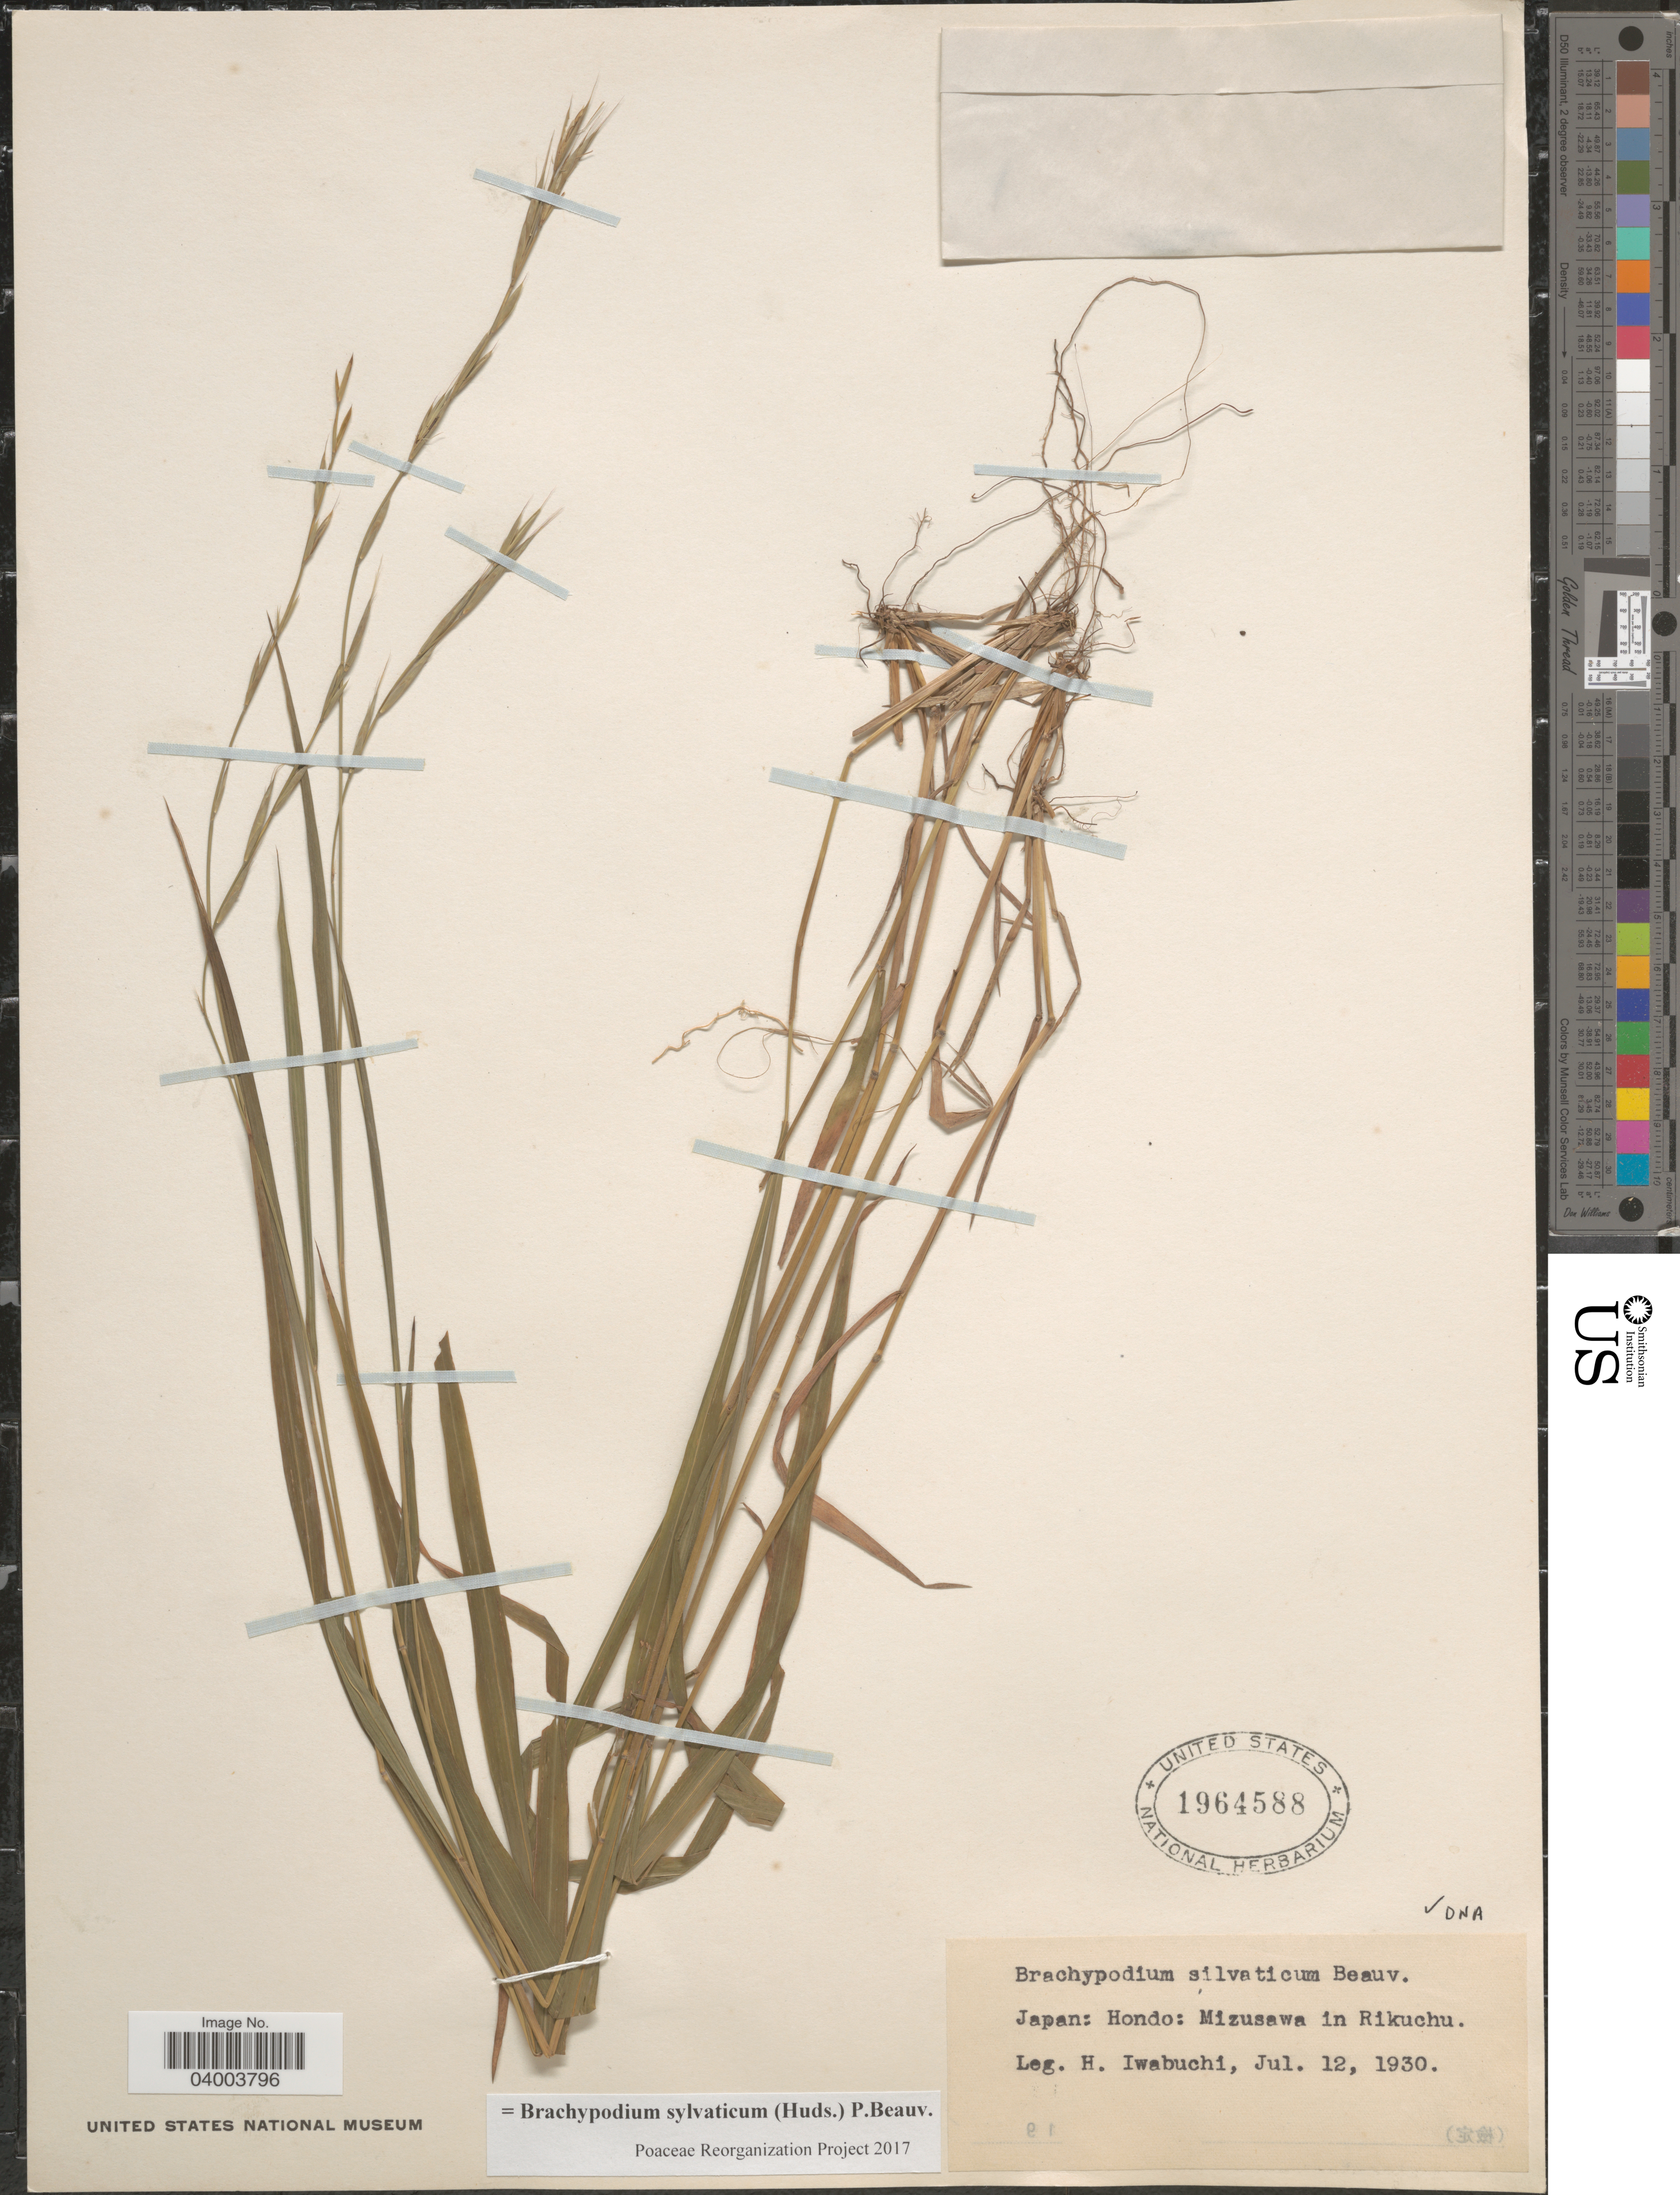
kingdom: Plantae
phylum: Tracheophyta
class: Liliopsida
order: Poales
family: Poaceae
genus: Brachypodium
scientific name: Brachypodium sylvaticum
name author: (Huds.) P. Beauv.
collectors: H. Iwabuchi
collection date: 1930-07-12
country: Japan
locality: Hondo: Mizusawa in Rikuchu.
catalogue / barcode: US 1964588